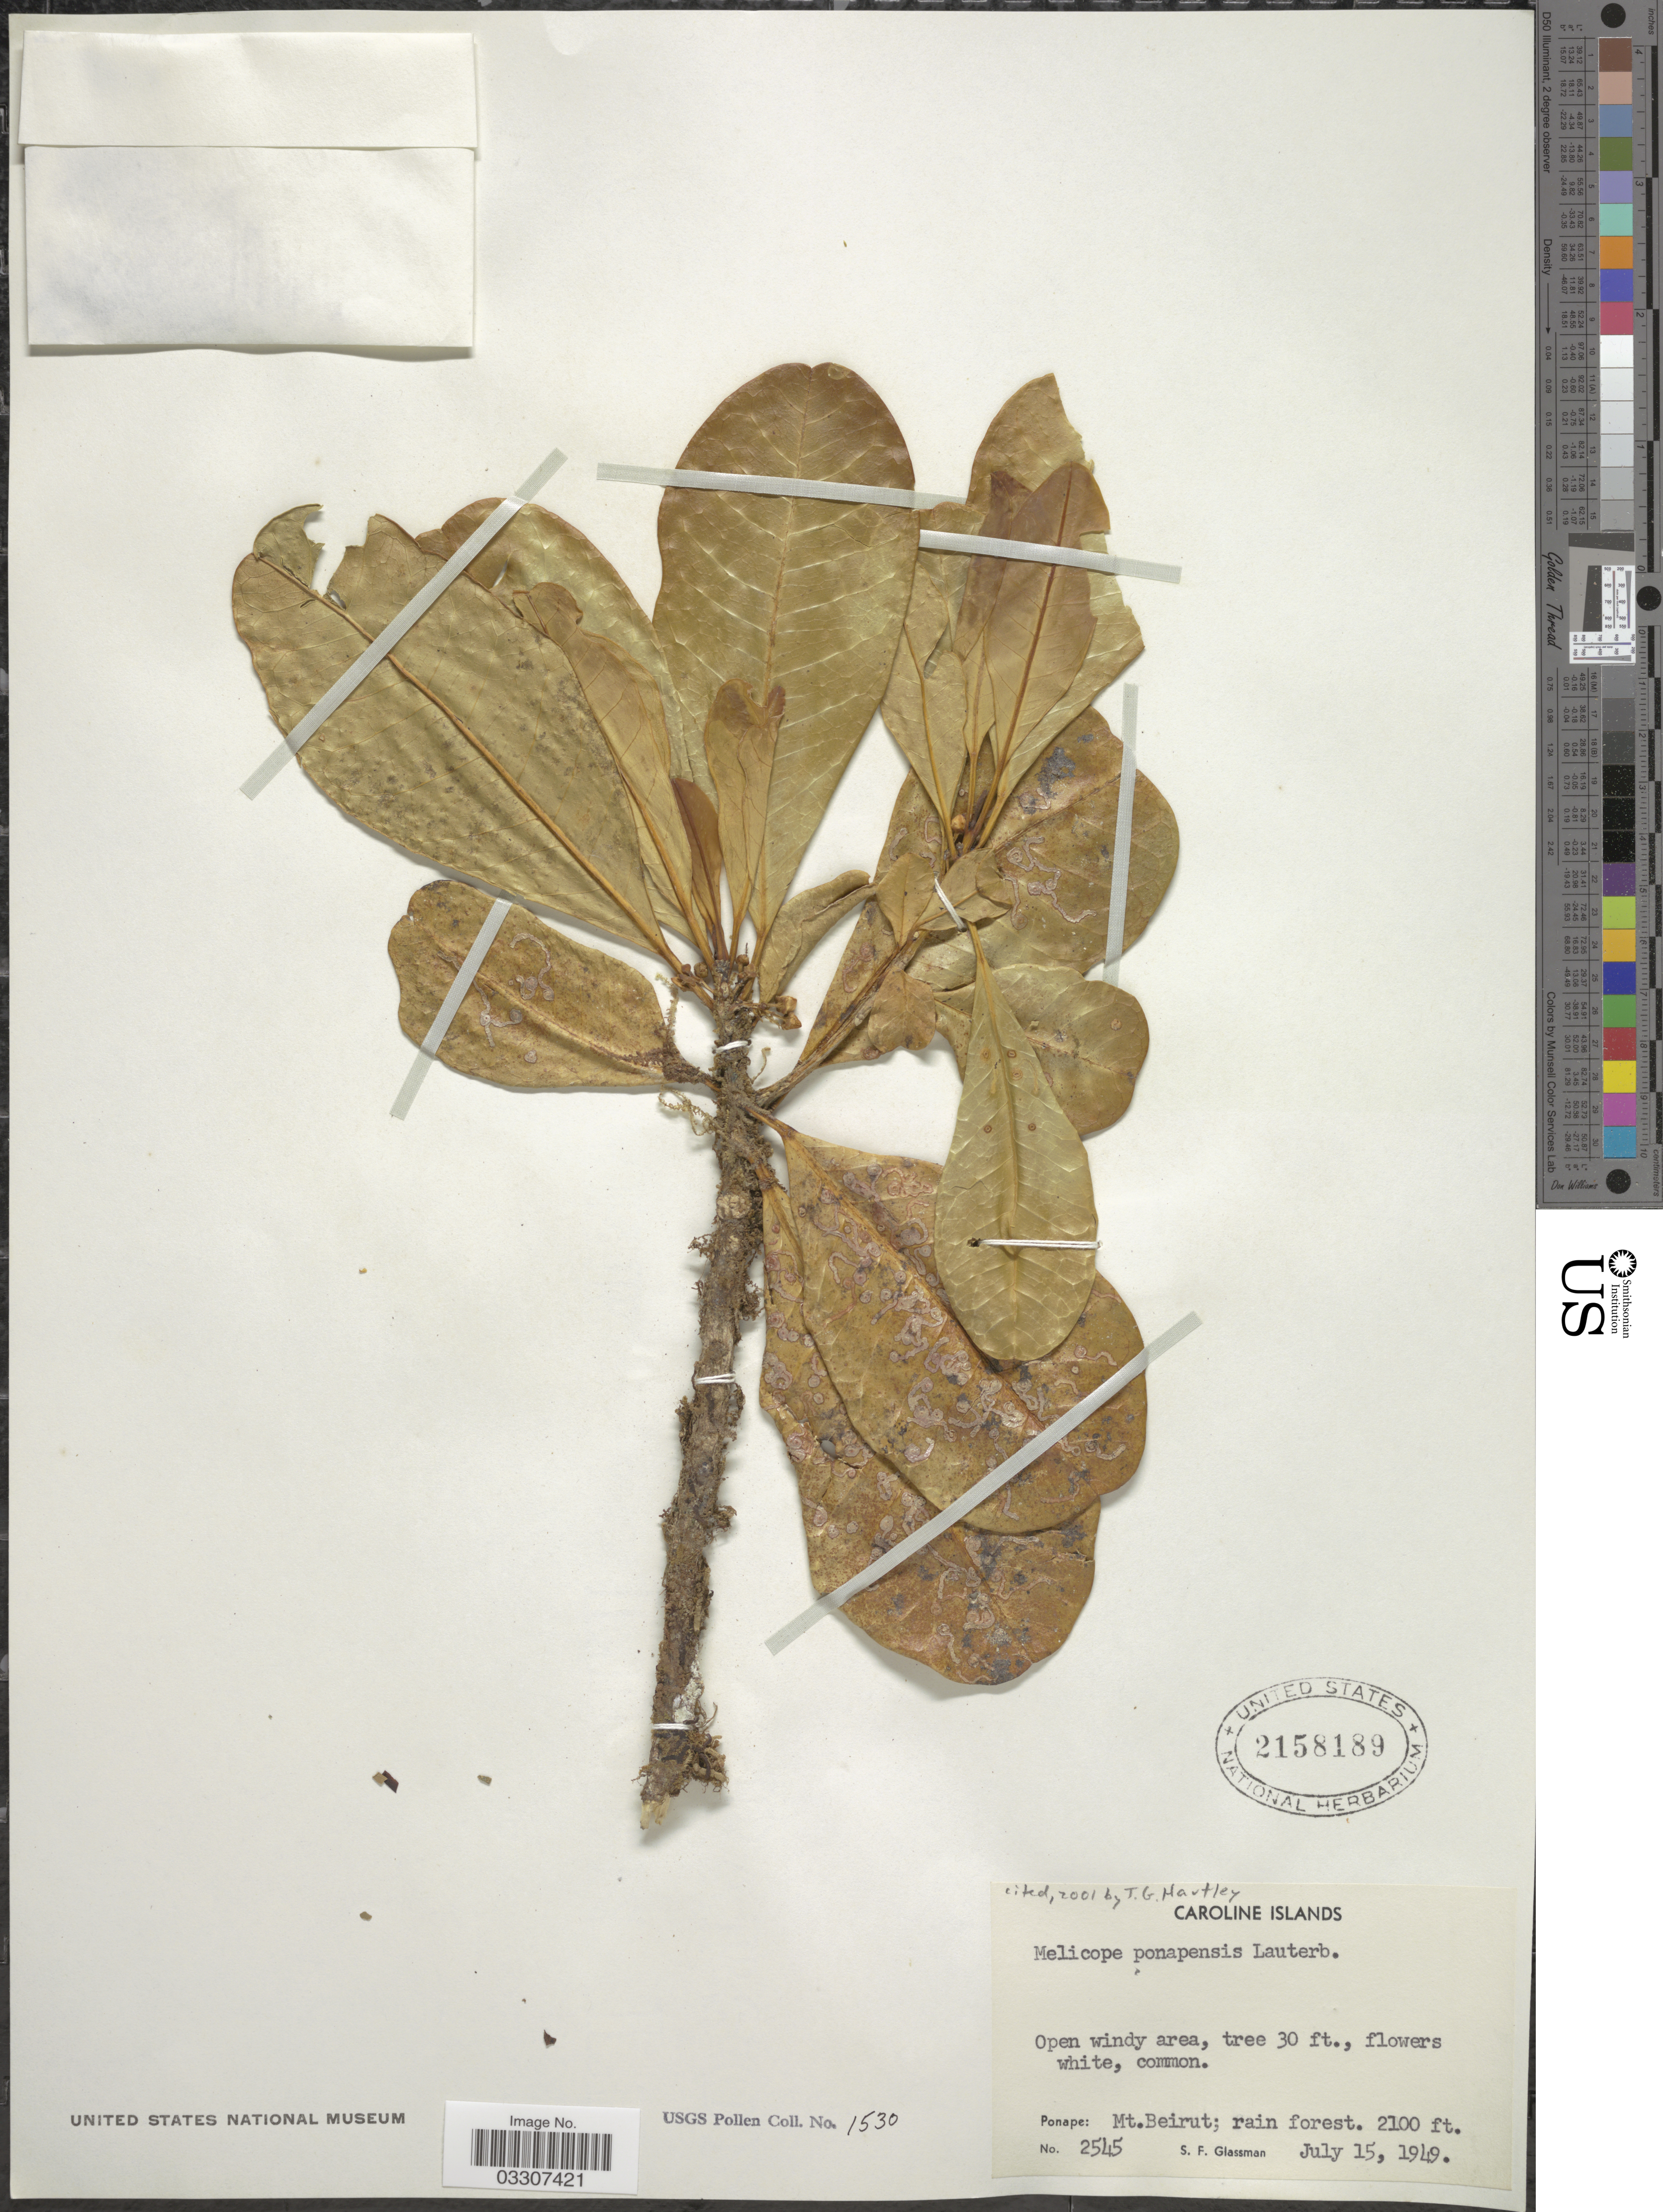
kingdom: Plantae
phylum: Tracheophyta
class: Magnoliopsida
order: Sapindales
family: Rutaceae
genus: Melicope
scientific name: Melicope ponapensis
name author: Lauterb.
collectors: S. F. Glassman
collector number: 2545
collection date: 1949-07-15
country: Micronesia, Federated States of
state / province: Pohnpei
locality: Caroline Islands. Ponape: Mt. Beirut; rain forest.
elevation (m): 640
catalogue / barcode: US 2158189